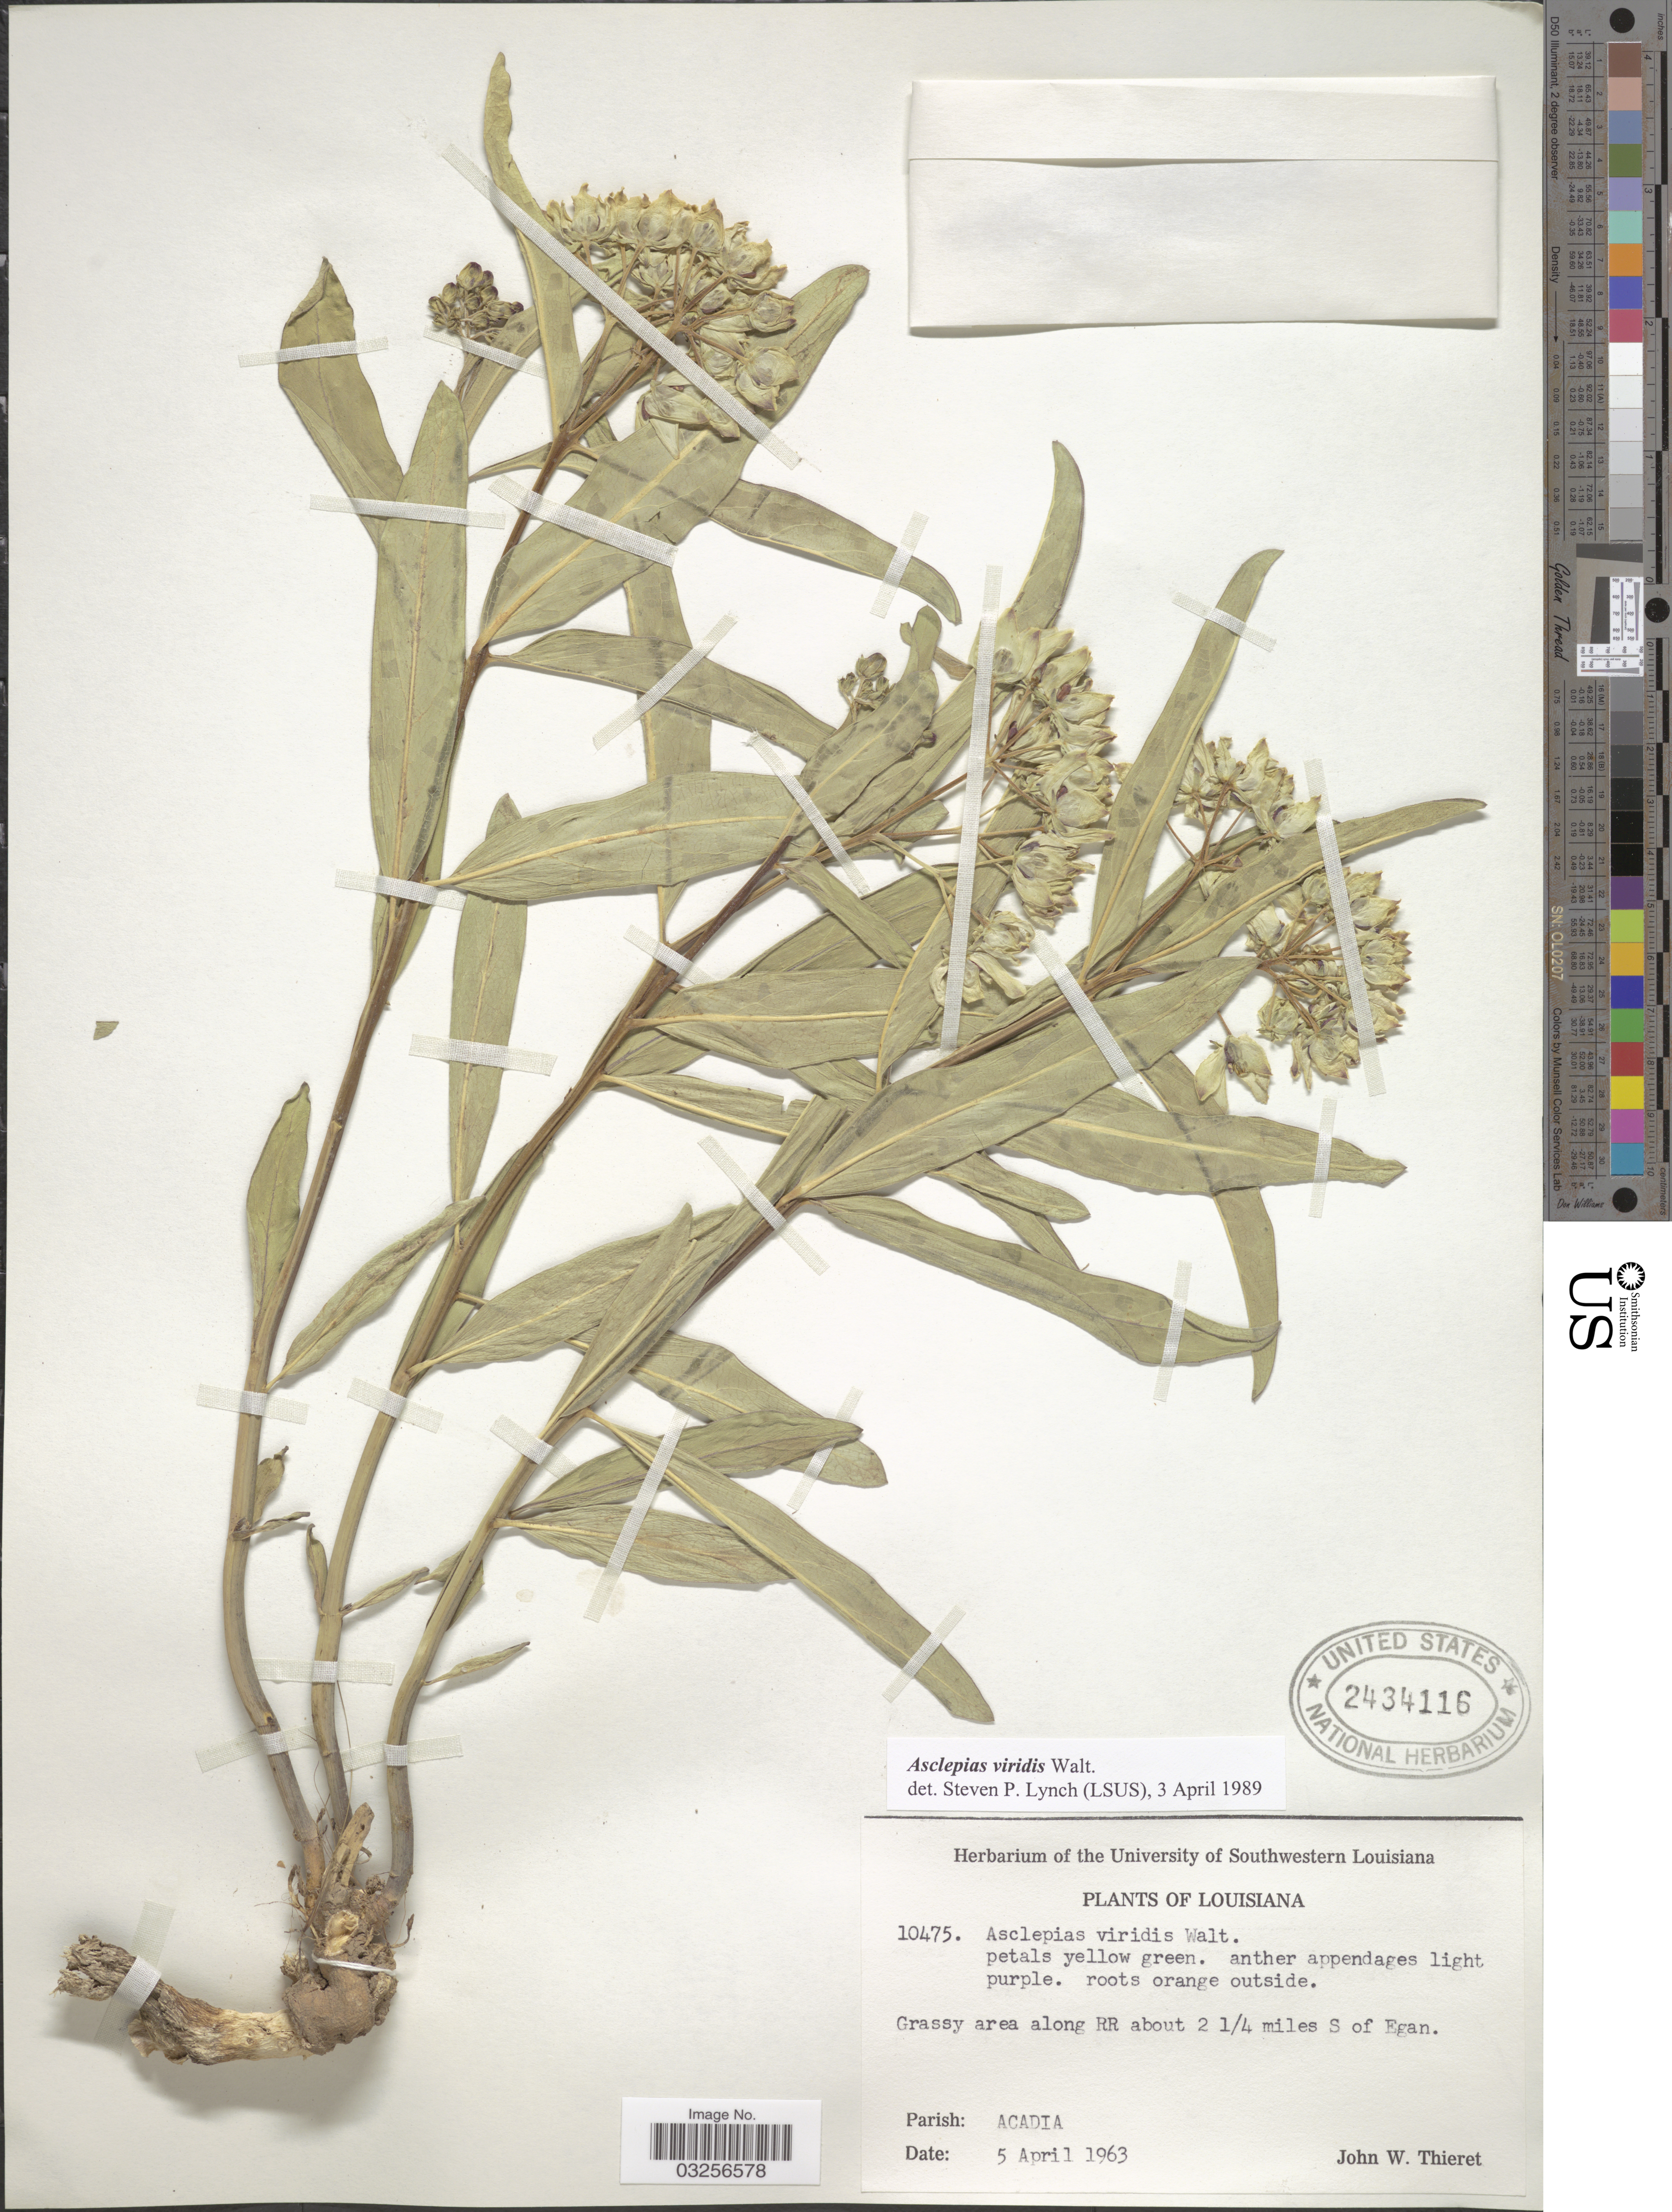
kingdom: Plantae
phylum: Tracheophyta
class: Magnoliopsida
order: Gentianales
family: Apocynaceae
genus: Asclepias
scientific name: Asclepias viridis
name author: Walter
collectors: J. W. Thieret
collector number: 10475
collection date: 1963-04-05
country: United States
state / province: Louisiana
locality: Grassy area along RR about 2 1/4 miles S of Egan.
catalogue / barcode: US 2434116